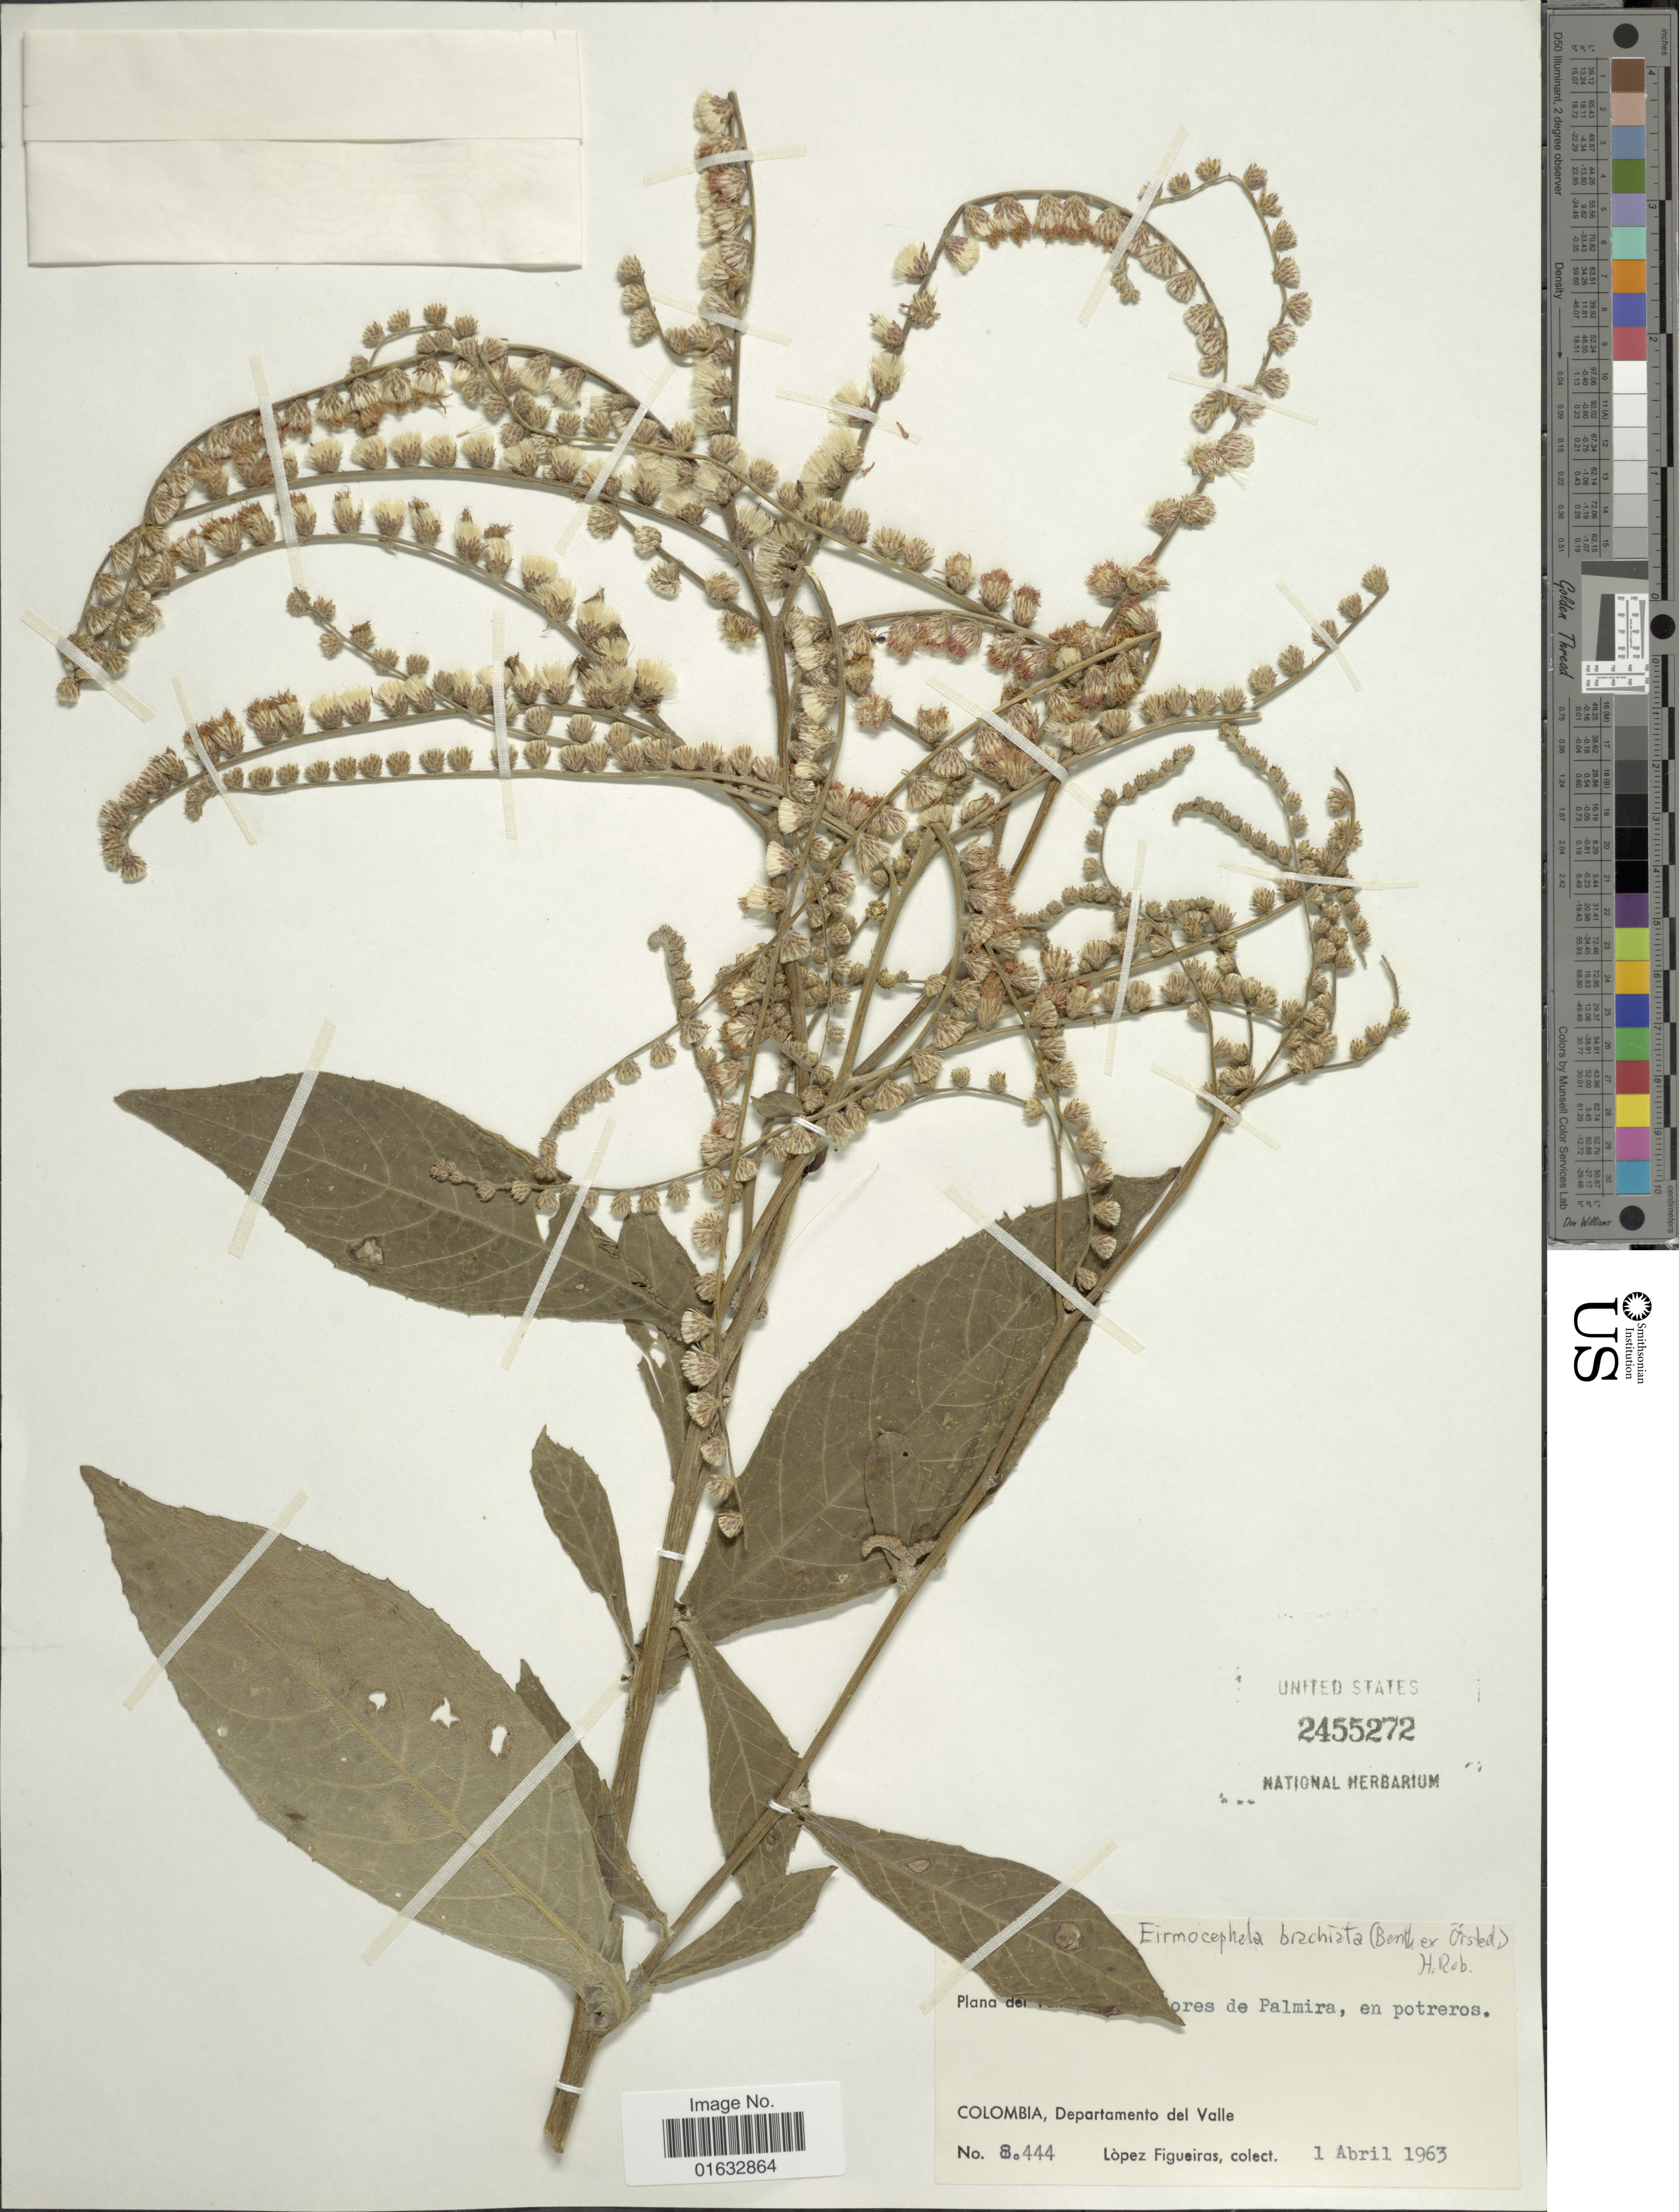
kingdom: Plantae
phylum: Tracheophyta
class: Magnoliopsida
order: Asterales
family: Asteraceae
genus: Eirmocephala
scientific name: Eirmocephala brachiata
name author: (Benth.) H. Rob.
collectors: M. López Figueiras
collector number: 8444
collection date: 1963-04-01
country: Colombia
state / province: Valle del Cauca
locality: Colombia, departamento del Valle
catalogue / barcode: US 2455272